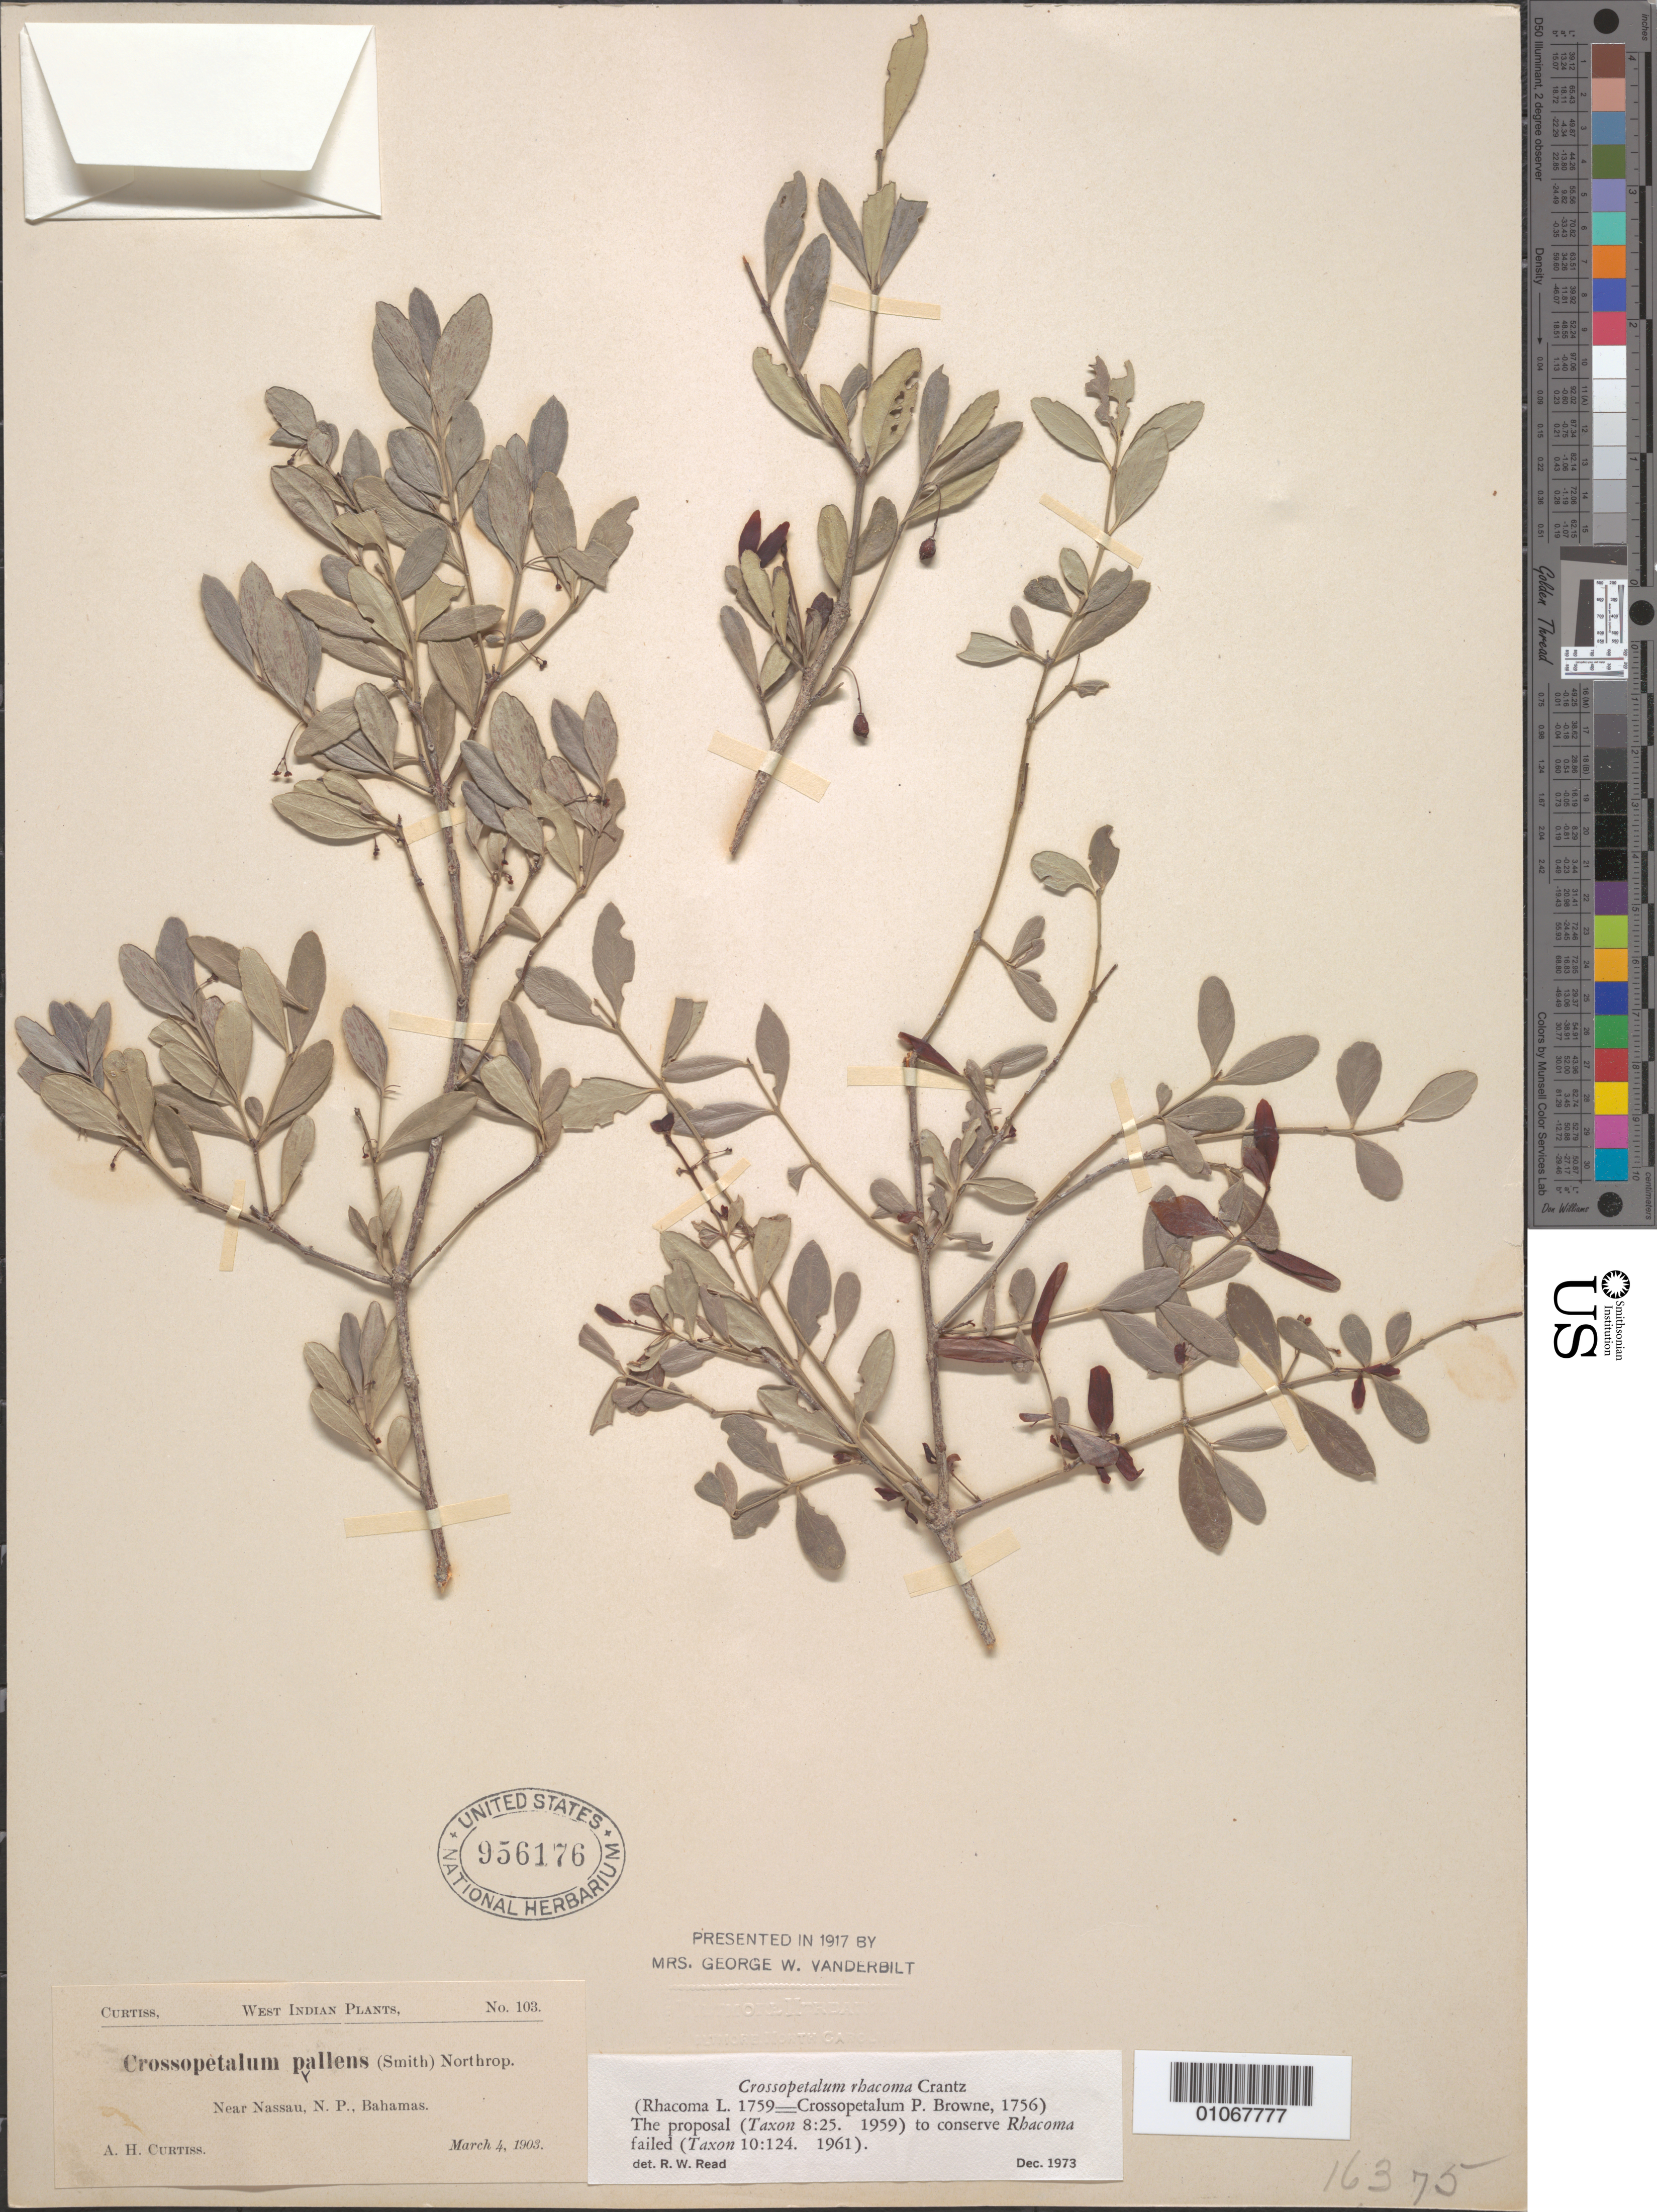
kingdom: Plantae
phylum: Tracheophyta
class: Magnoliopsida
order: Celastrales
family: Celastraceae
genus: Crossopetalum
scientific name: Crossopetalum rhacoma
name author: Crantz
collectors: A. H. Curtiss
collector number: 103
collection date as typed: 04 Mar 1903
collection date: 1903-03-04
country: Bahamas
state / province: New Providence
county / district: Nassau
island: New Providence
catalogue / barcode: US 956176